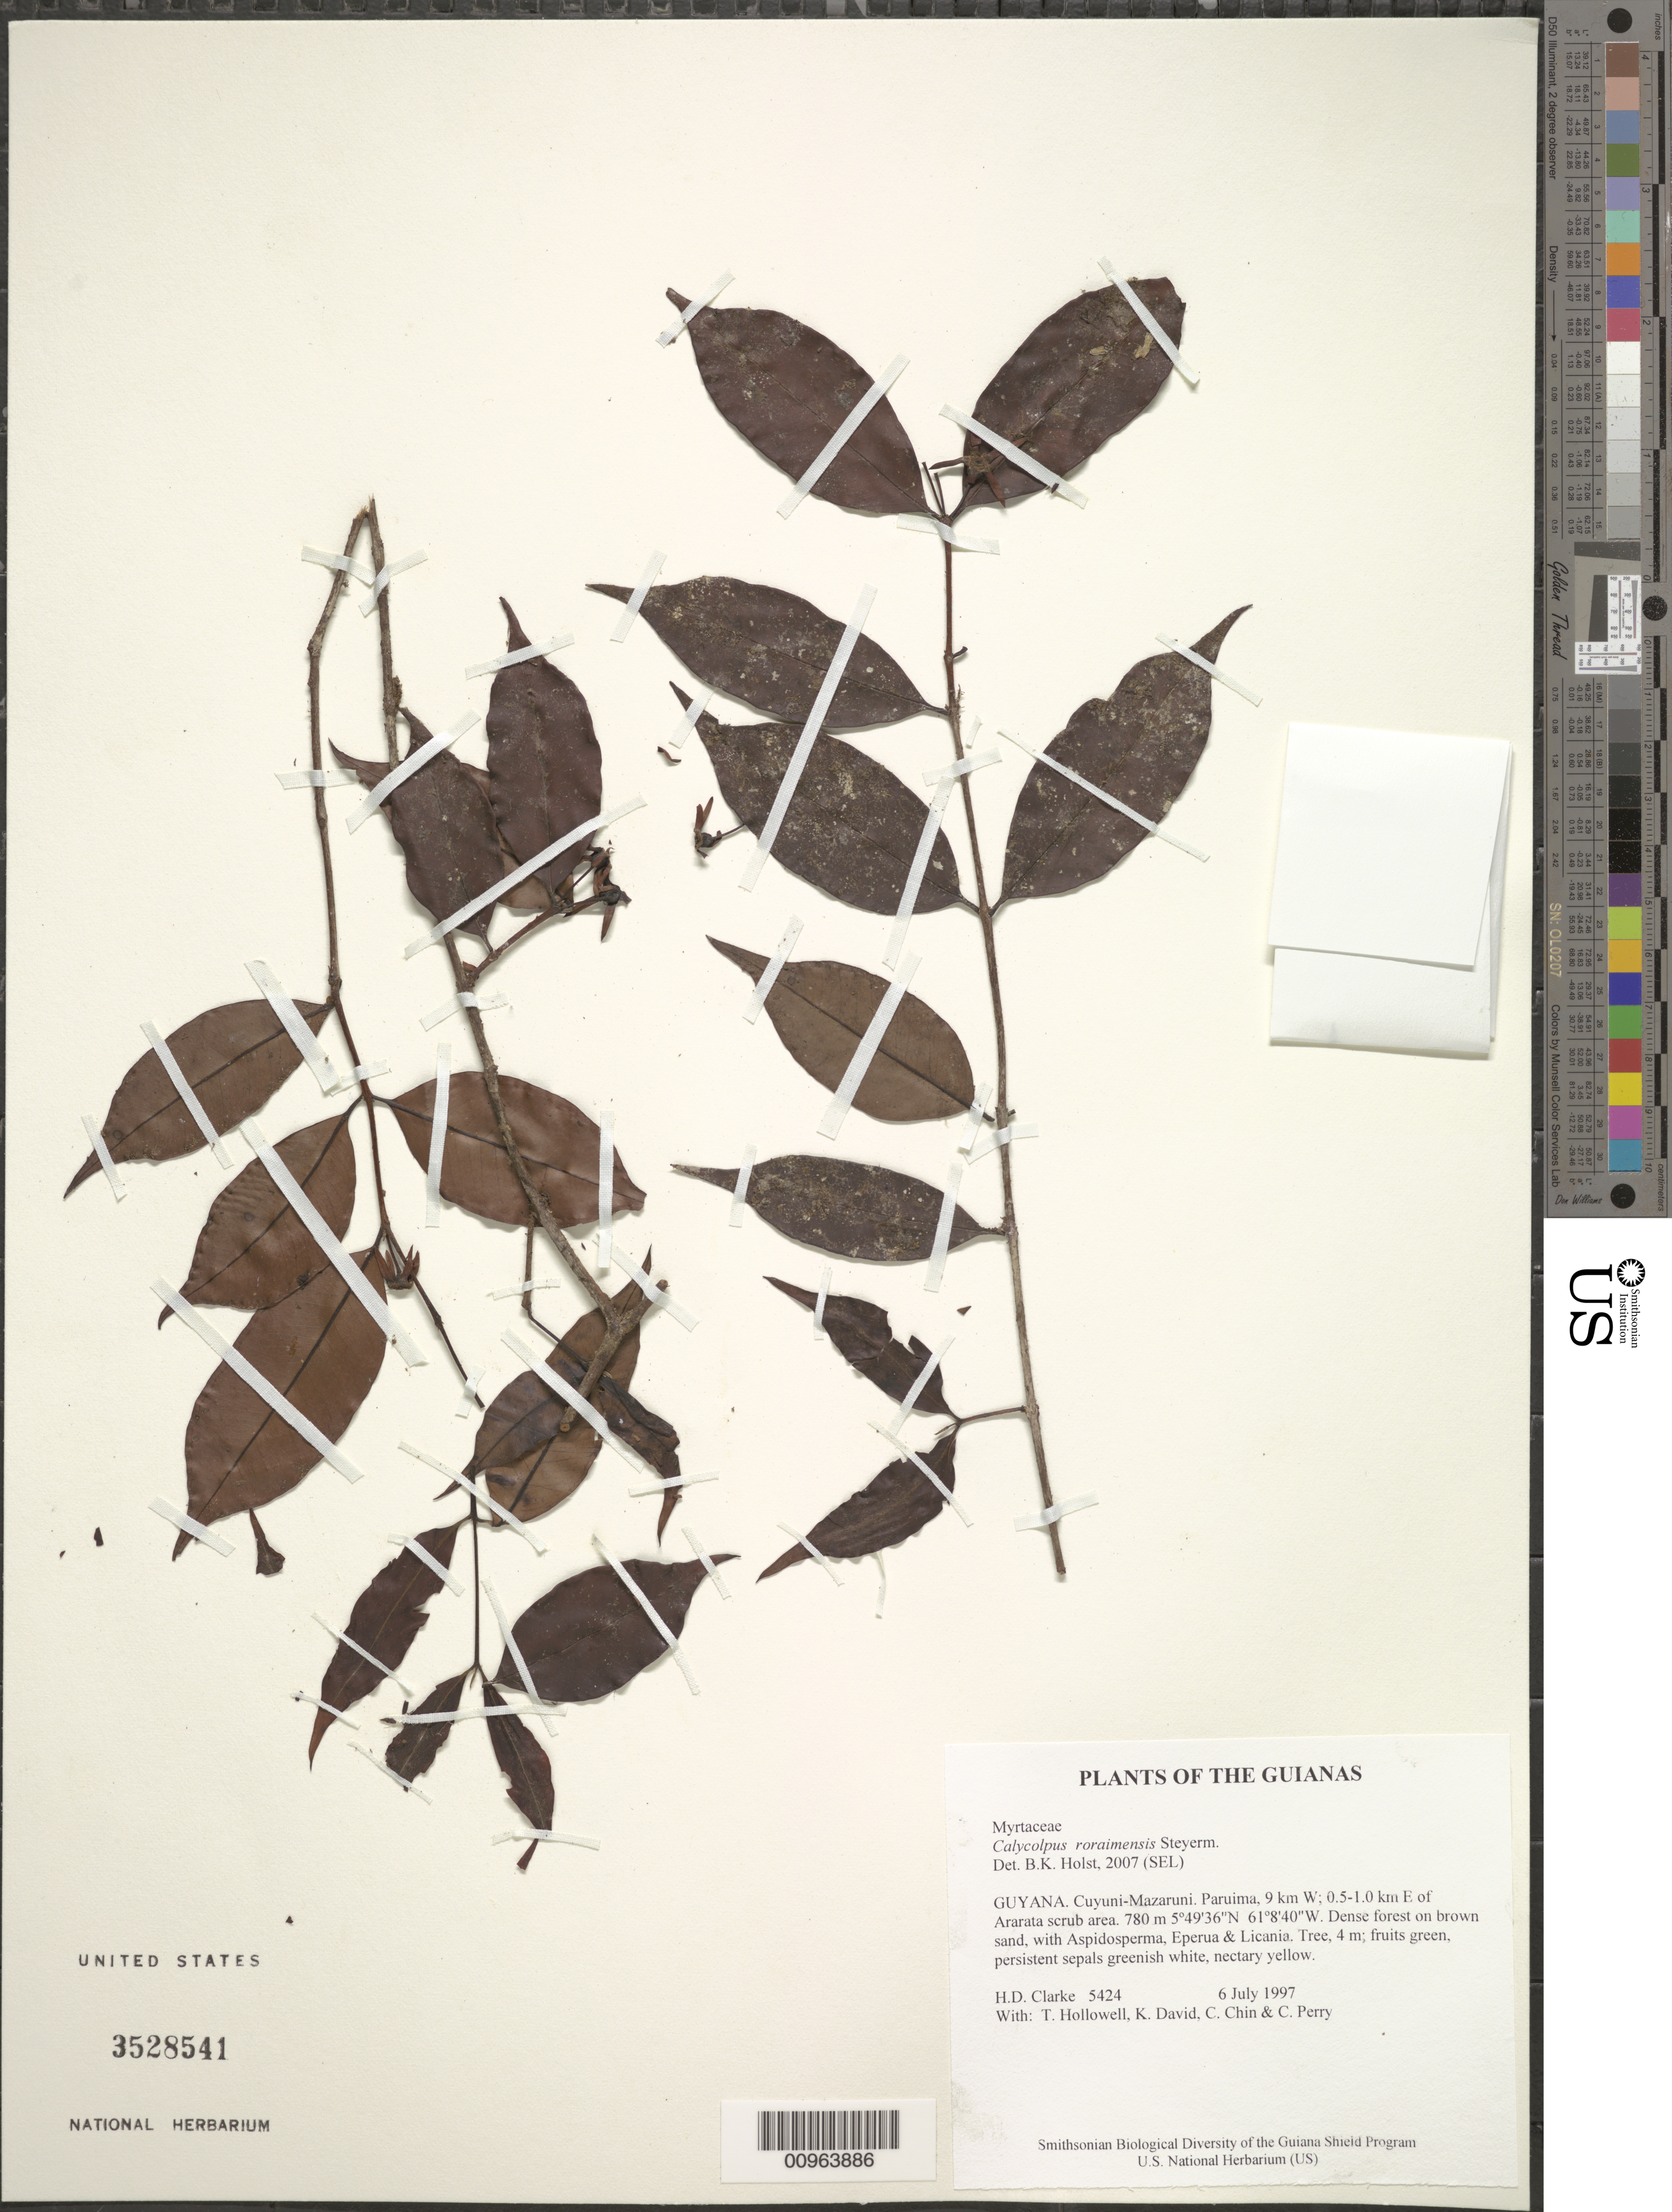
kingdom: Plantae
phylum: Tracheophyta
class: Magnoliopsida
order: Myrtales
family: Myrtaceae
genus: Calycolpus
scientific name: Calycolpus roraimensis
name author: Steyerm.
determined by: Holst, Bruce K.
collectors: H. D. Clarke, T. Hollowell, K. David, C. Chin & C. Perry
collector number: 5424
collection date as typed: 6 July 1997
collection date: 1997-07-06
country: Guyana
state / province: Cuyuni-Mazaruni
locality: Paruima, 9 km W; 0.5-1.0 km E of Ararata scrub area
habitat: Dense forest on brown sand, with Aspidosperma, Eperua & Licania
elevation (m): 780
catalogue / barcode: US 3528541